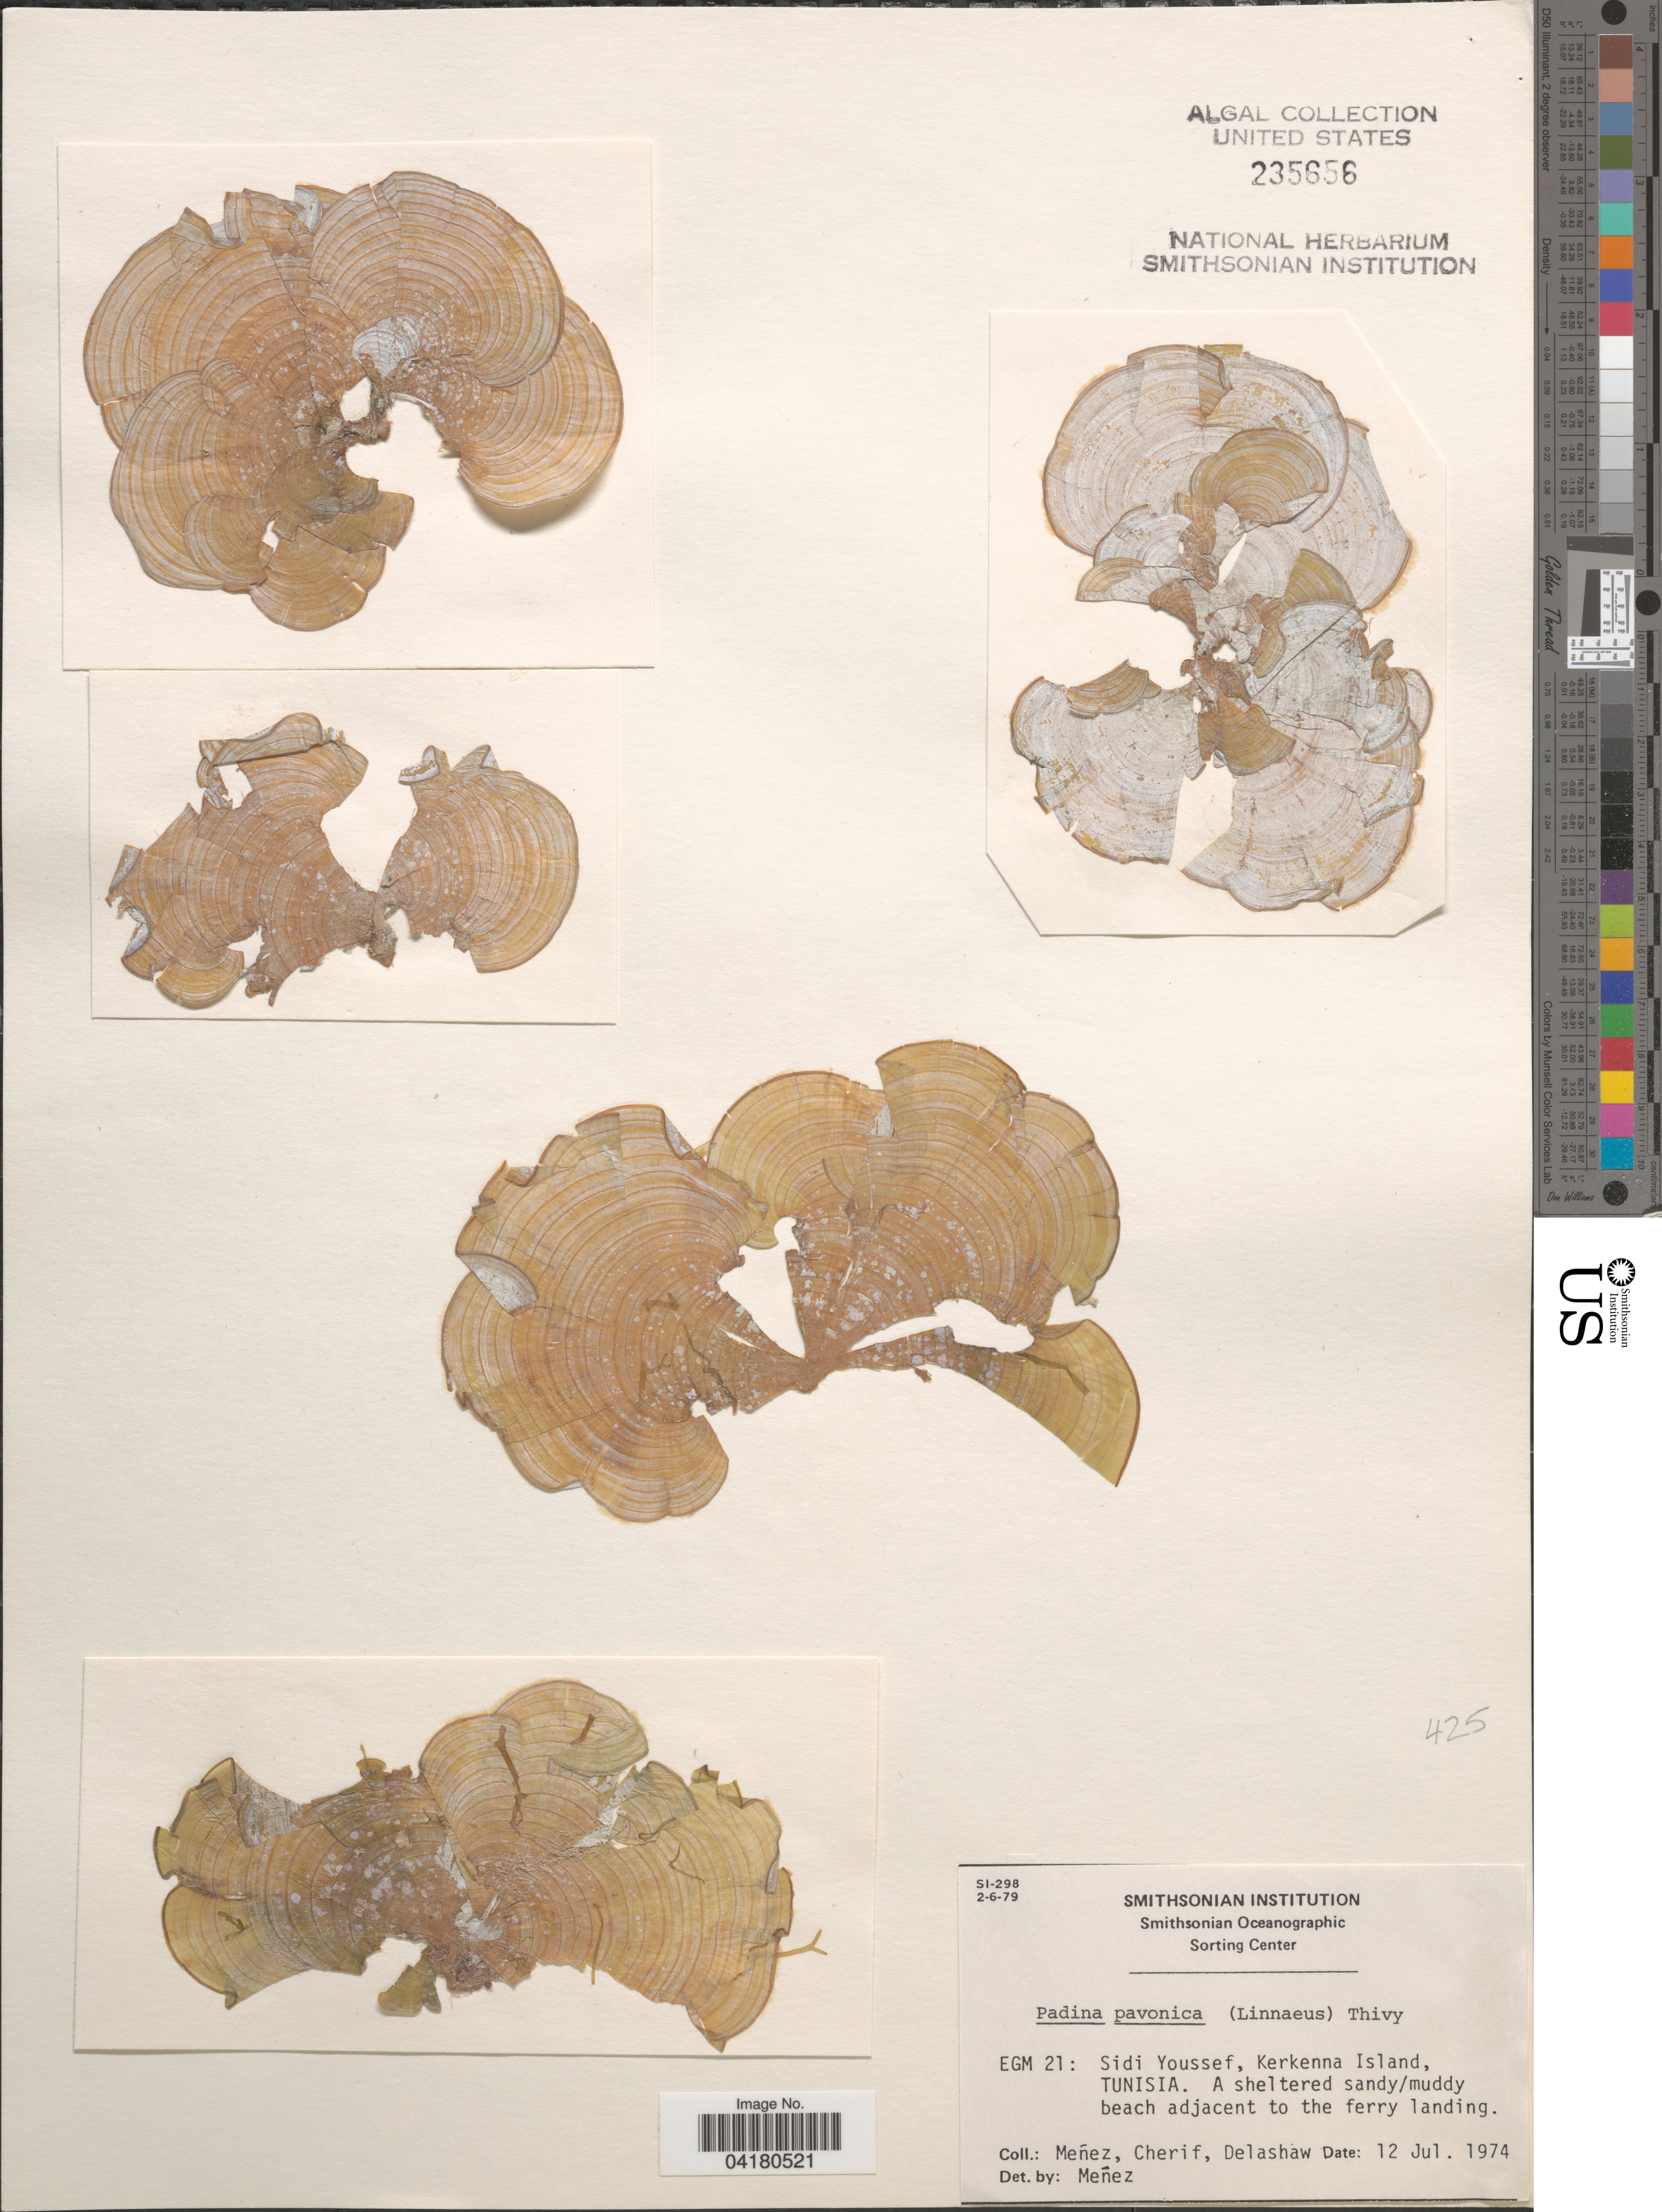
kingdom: Chromista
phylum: Ochrophyta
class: Phaeophyceae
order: Dictyotales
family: Dictyotaceae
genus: Padina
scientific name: Padina pavonica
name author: (L.) Thivy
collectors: Menez, -. Cherif & -. Delashaw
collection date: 1974-07-12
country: Tunisia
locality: EGM 21: Sidi Youssef, Kerkenna Island, Tunisia. A sheltered sandy/muddy beach adjacent to the ferry landing.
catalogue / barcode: US 235656